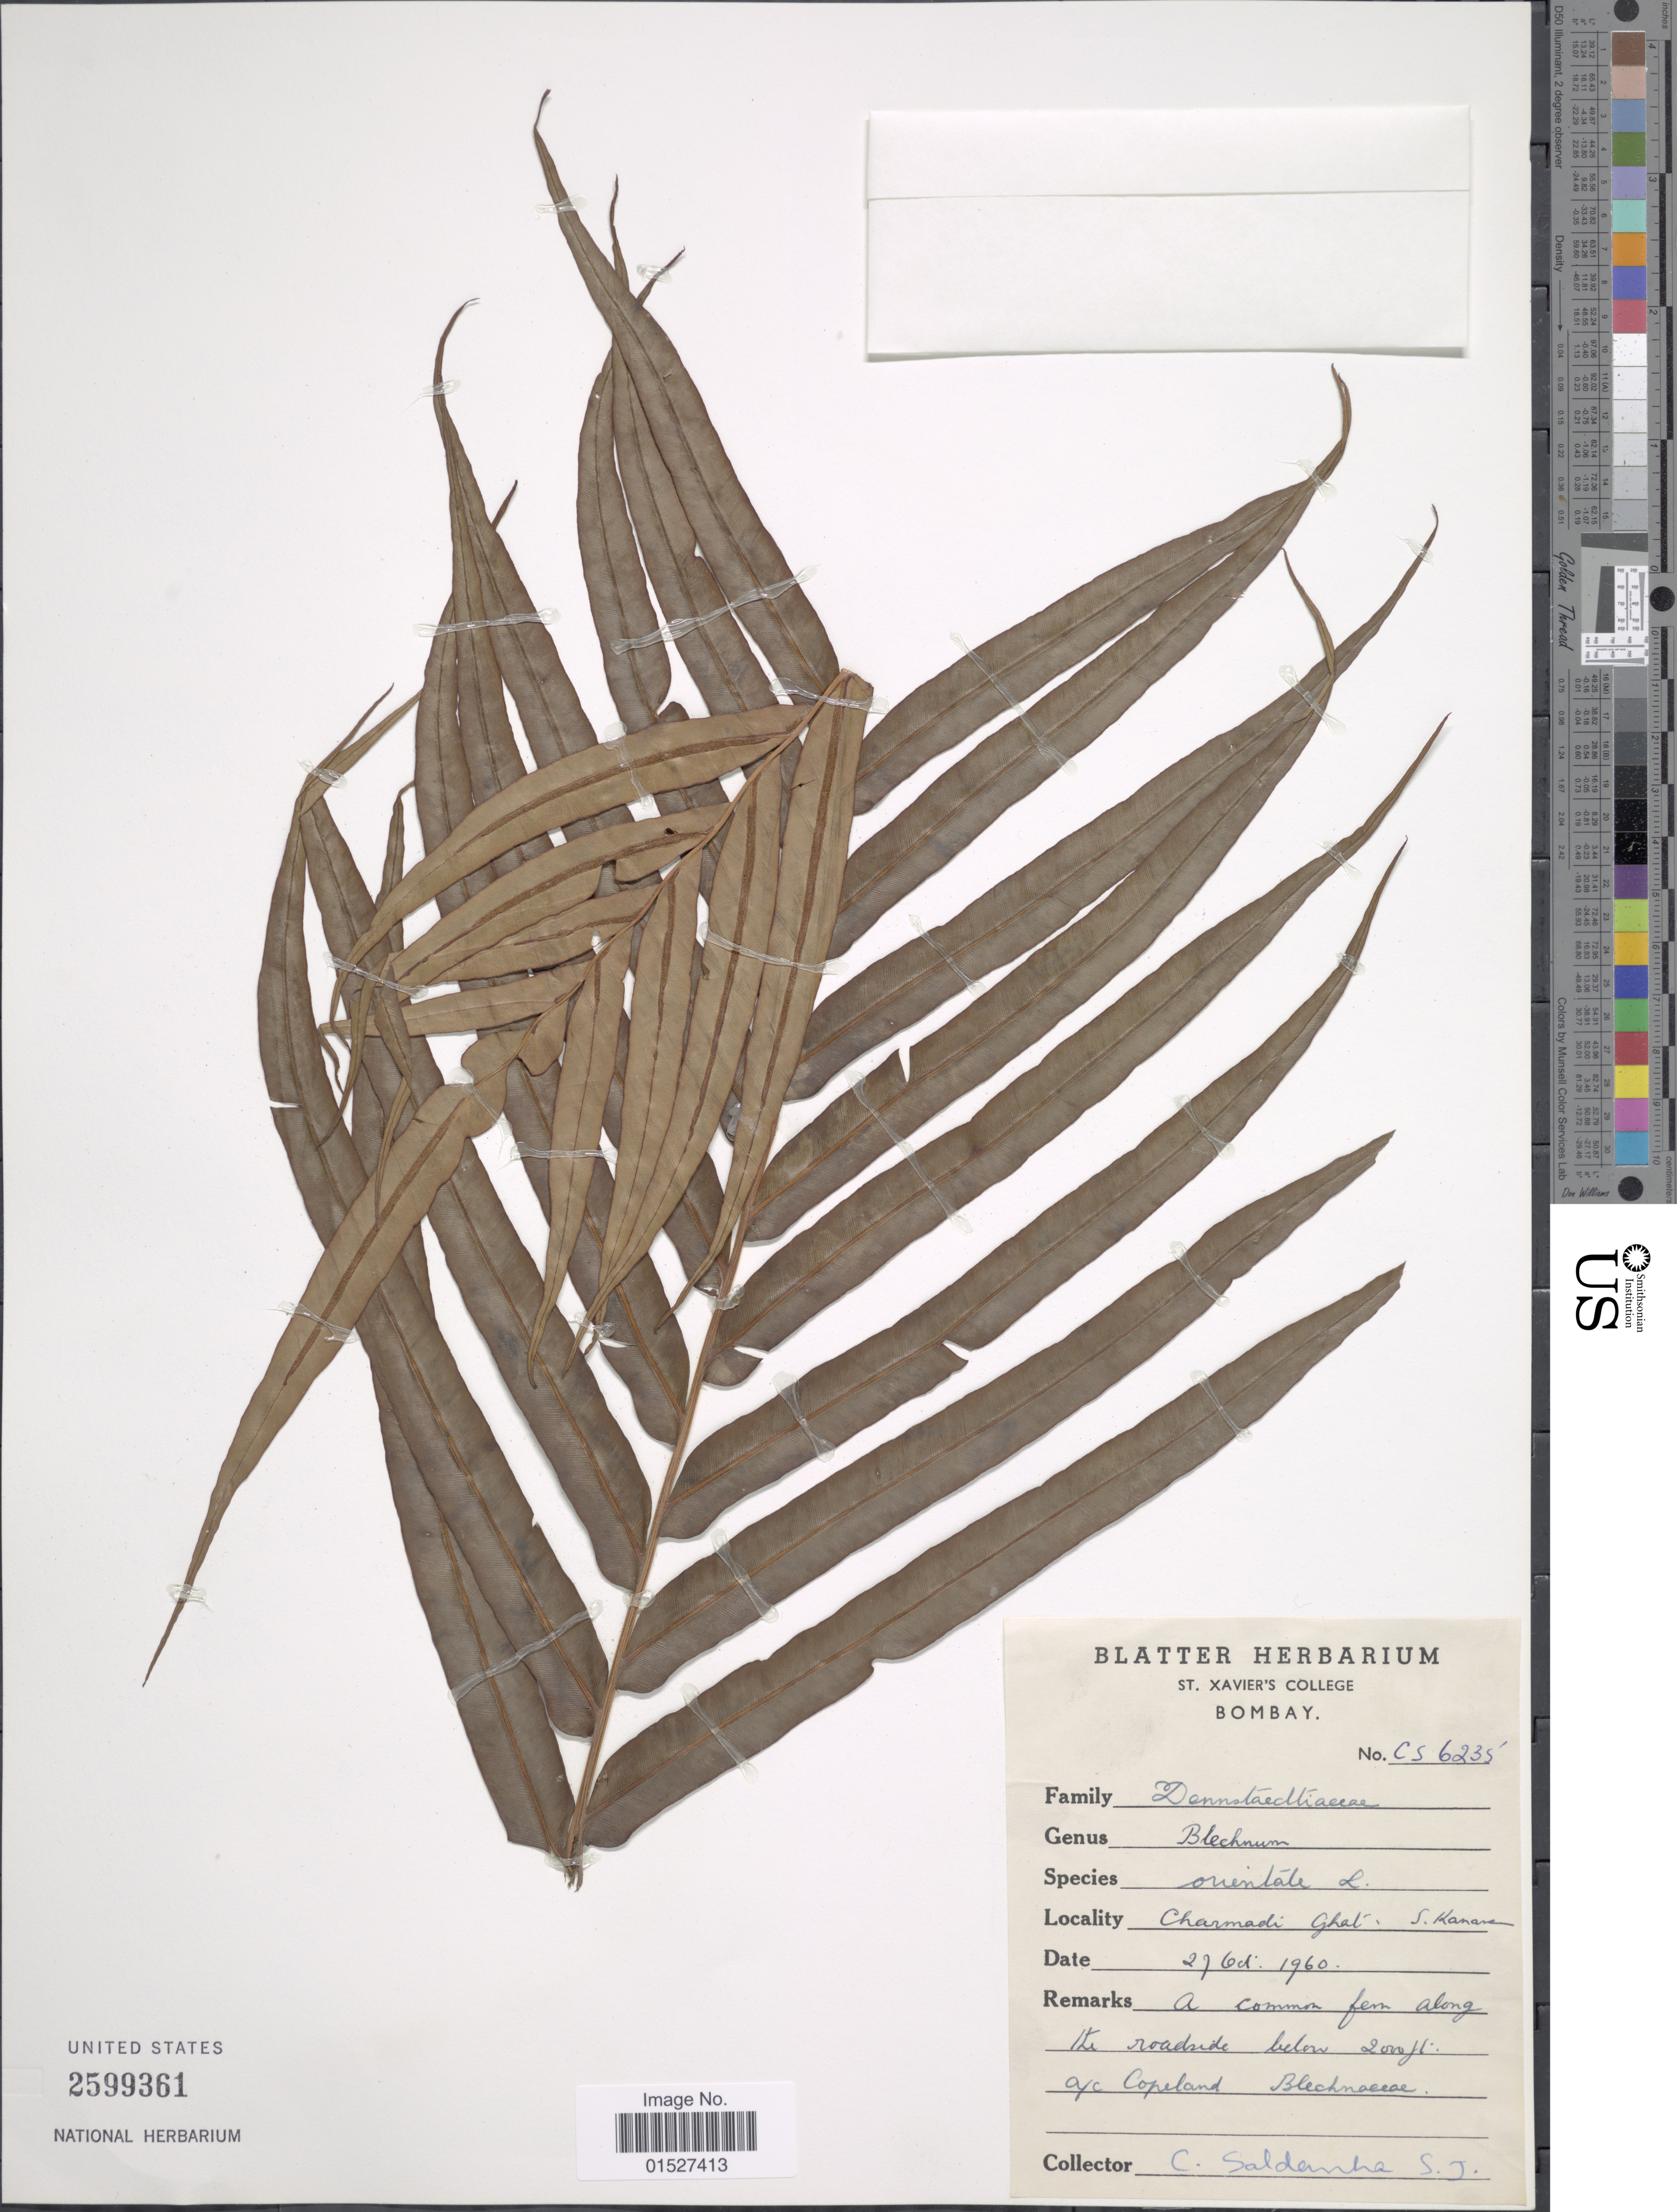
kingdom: Plantae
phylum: Tracheophyta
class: Polypodiopsida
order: Polypodiales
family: Blechnaceae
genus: Blechnum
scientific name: Blechnum orientale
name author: L.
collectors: C. Saldanha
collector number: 6235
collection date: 1960-10-27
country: India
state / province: Karnataka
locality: Charmadi Ghat. S. Kanara.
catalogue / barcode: US 2599361